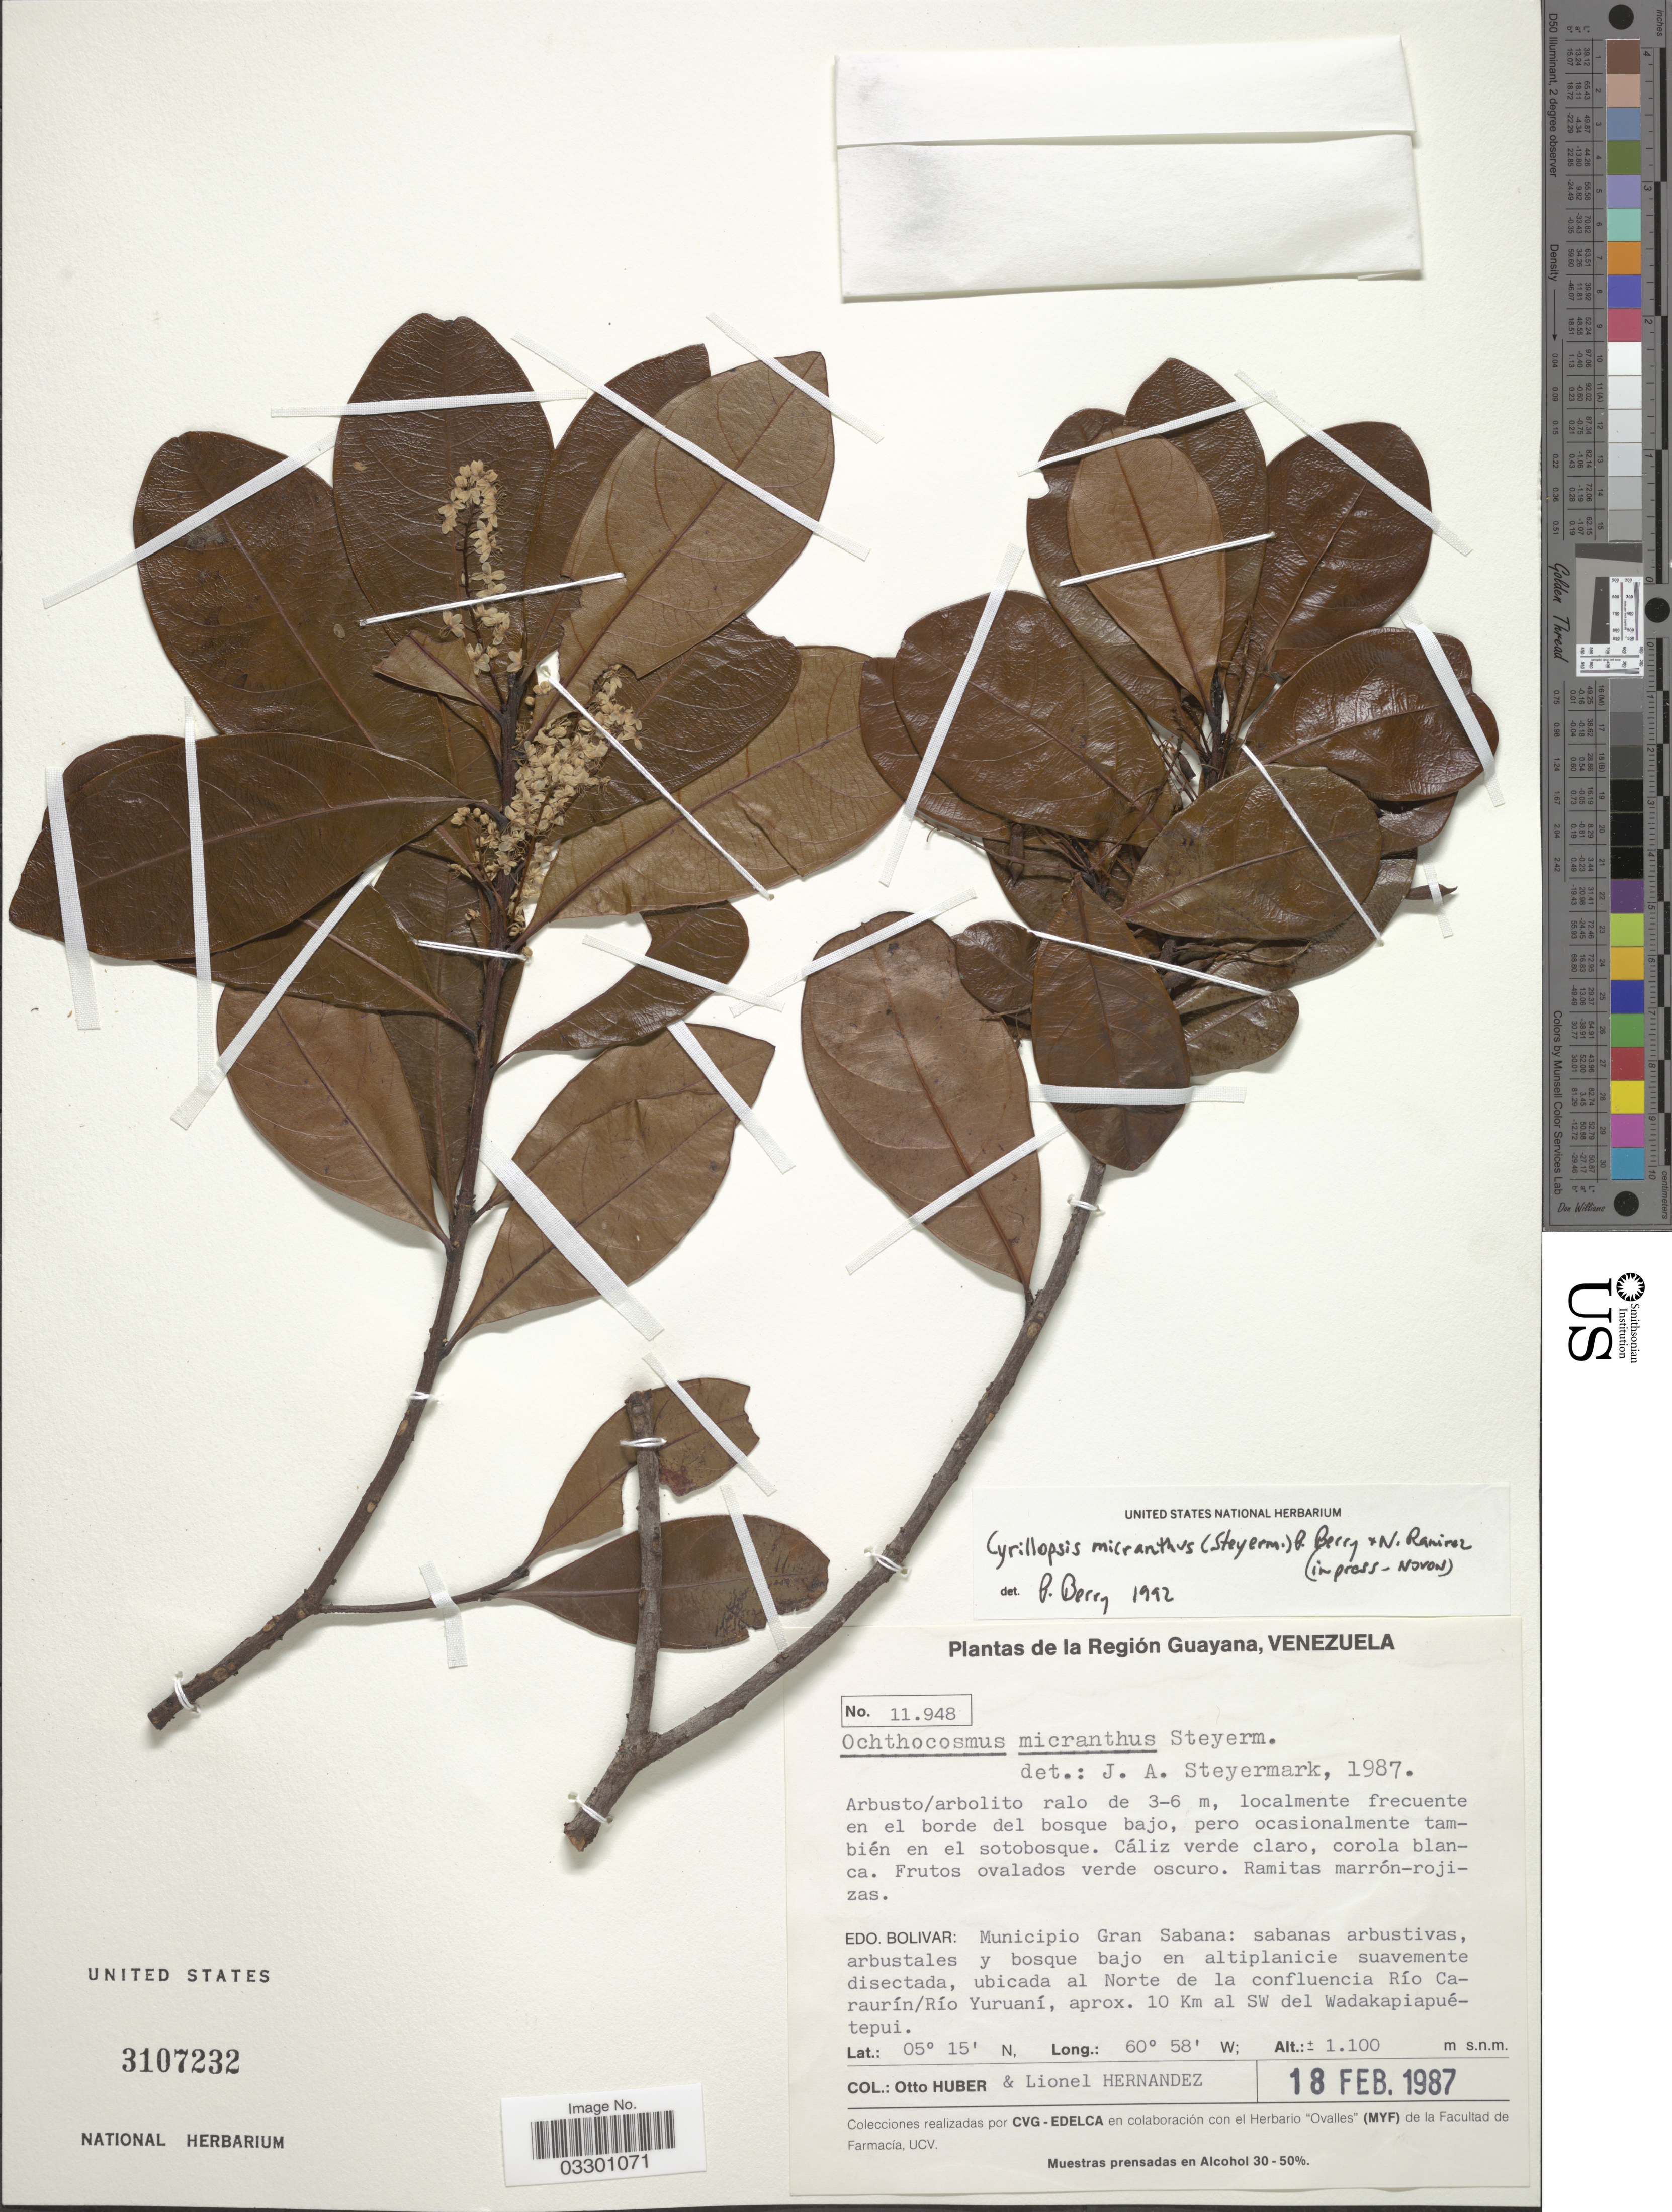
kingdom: Plantae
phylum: Tracheophyta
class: Magnoliopsida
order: Malpighiales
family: Ixonanthaceae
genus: Cyrillopsis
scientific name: Cyrillopsis micrantha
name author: (Steyerm.) P.E. Berry & N. Ramírez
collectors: O. Huber & L. Hernández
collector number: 11948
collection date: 1987-02-18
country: Venezuela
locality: De la Región Guayana. Municipio Gran Sabana: ubicada al Norte de la confluencia Río Caraurín/ Río Yuruaní. 10 Km al SW del Wadakapiapuétepui.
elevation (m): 1100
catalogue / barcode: US 3107232